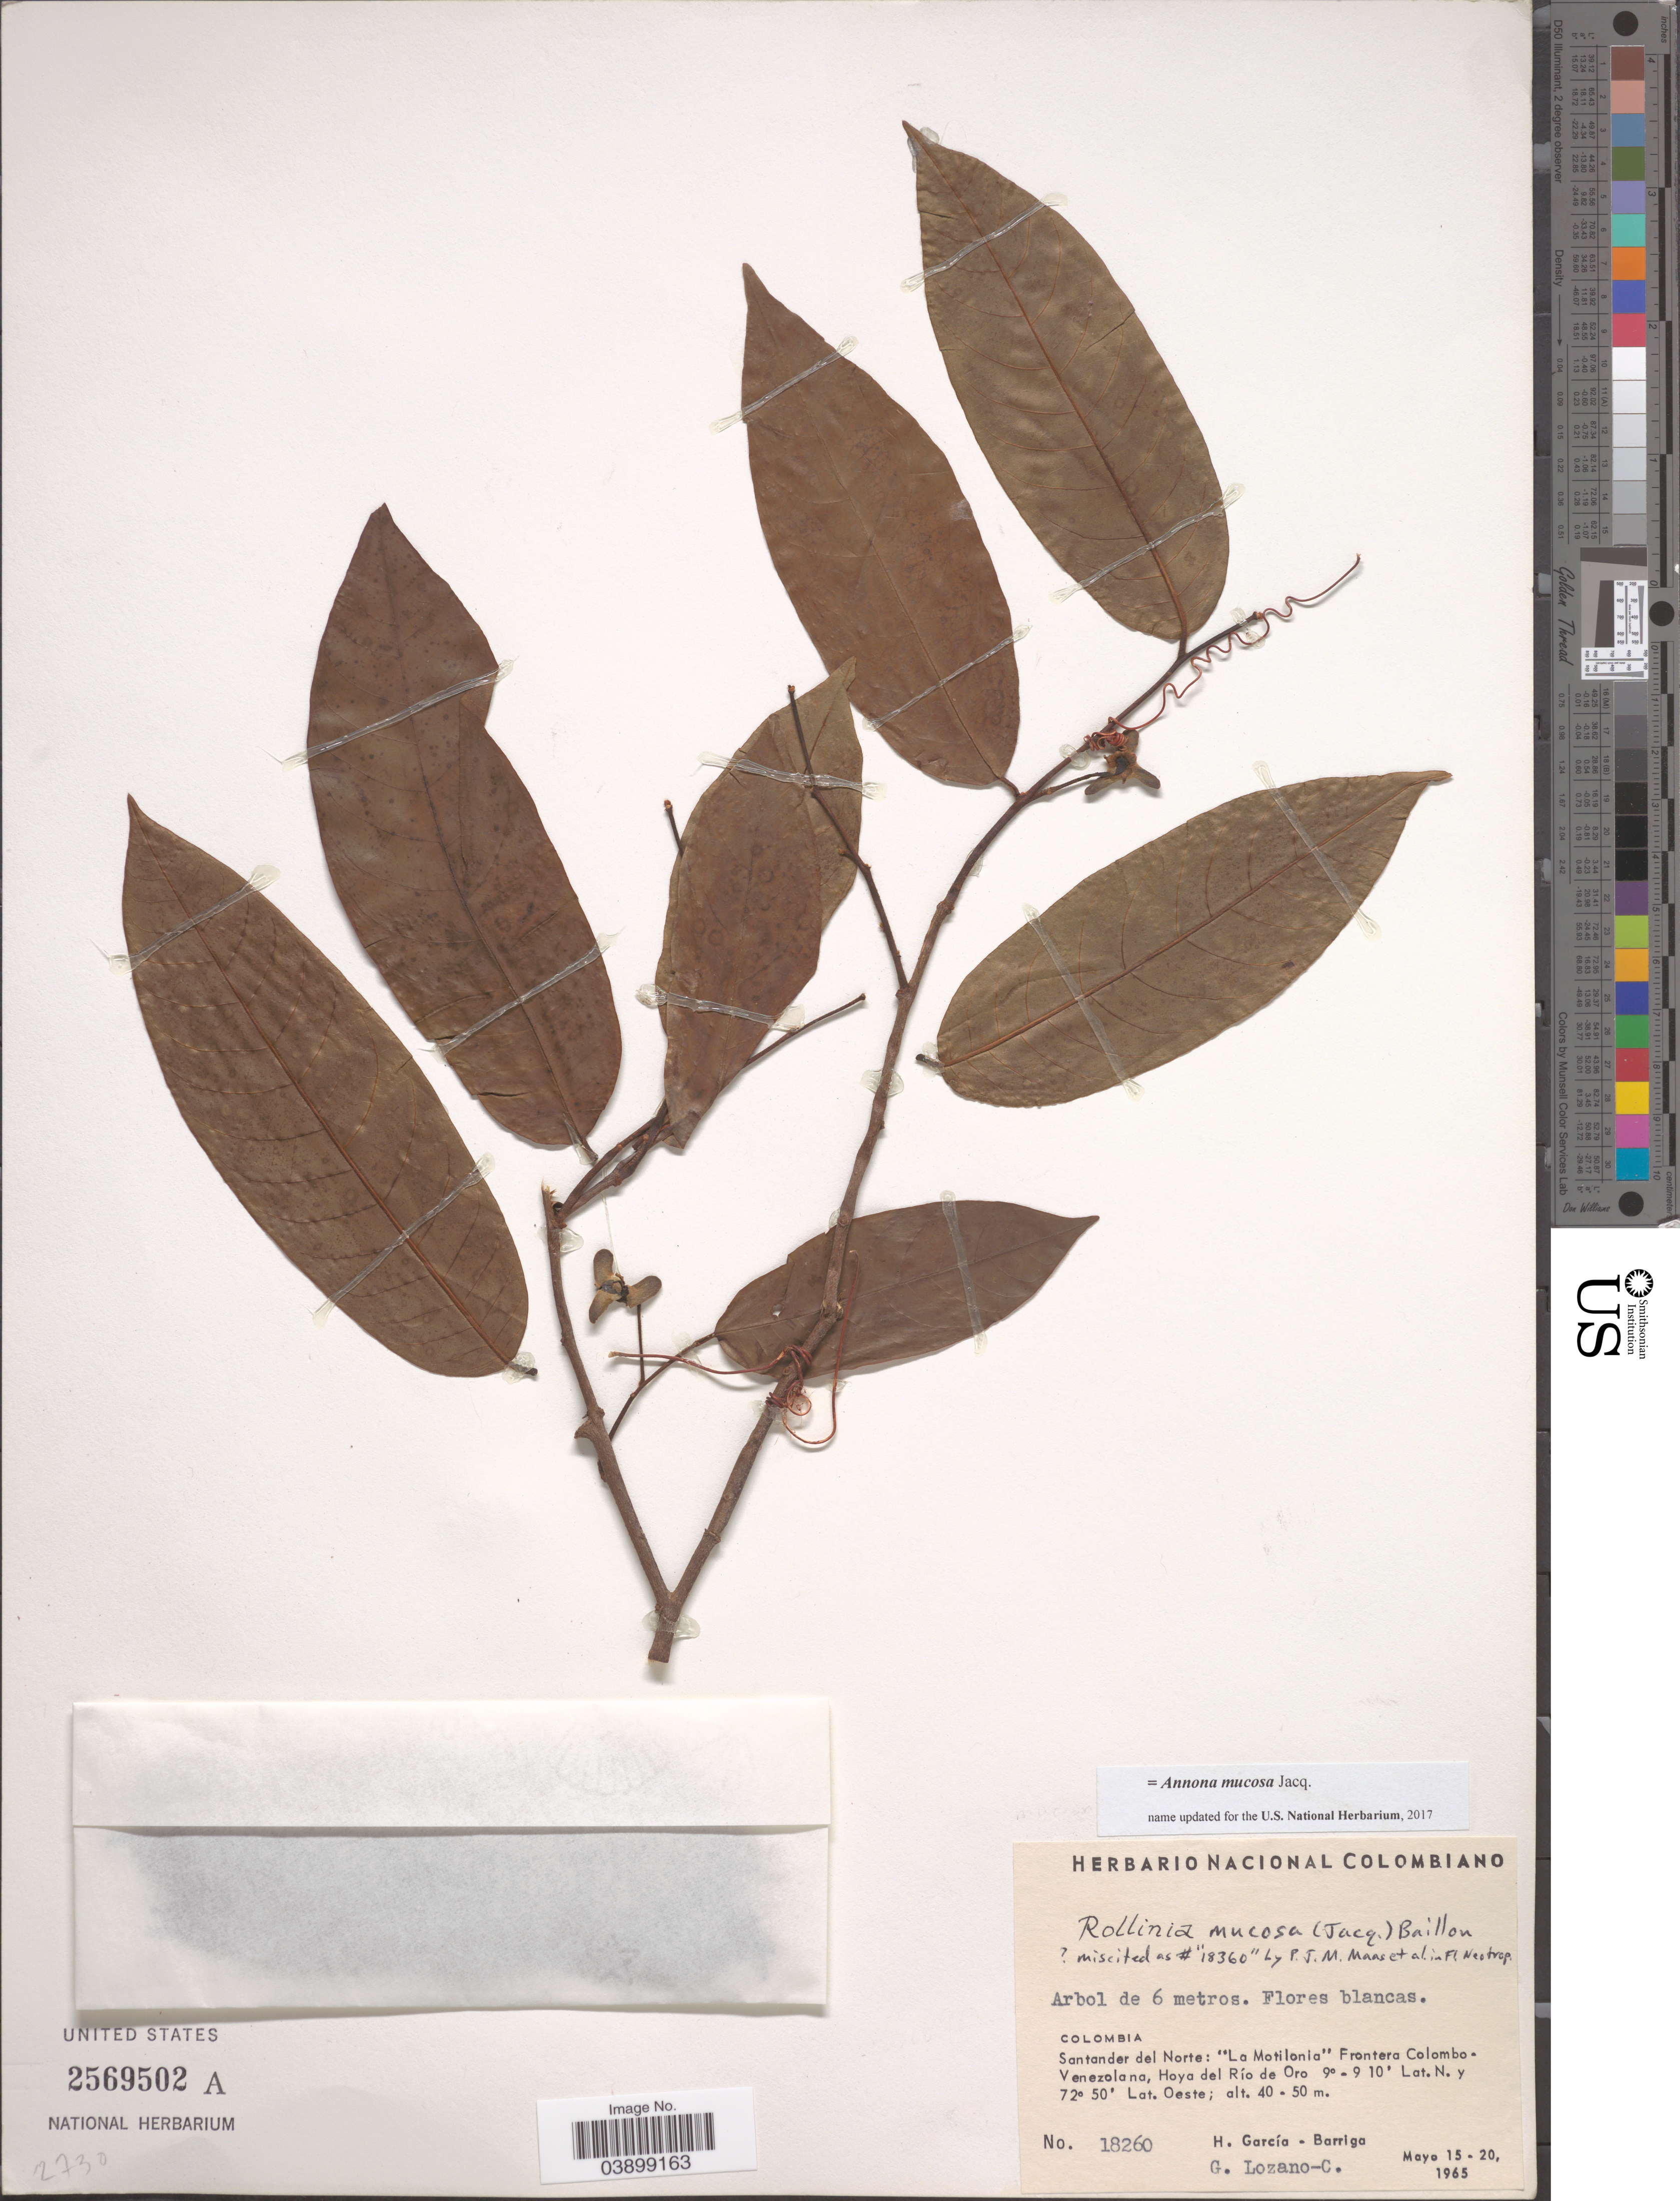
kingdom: Plantae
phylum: Tracheophyta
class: Magnoliopsida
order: Magnoliales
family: Annonaceae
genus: Annona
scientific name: Annona mucosa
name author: Jacq.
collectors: H. García Barriga & G. Lozano-Contreras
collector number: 18260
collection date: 1965-05-15/1965-05-20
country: Colombia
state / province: Norte de Santander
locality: Santander del Norte: "La Motilonia" Frontera Colombo-Venezolana, Hoya del Río de Oro.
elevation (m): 40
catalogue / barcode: US 2569502A